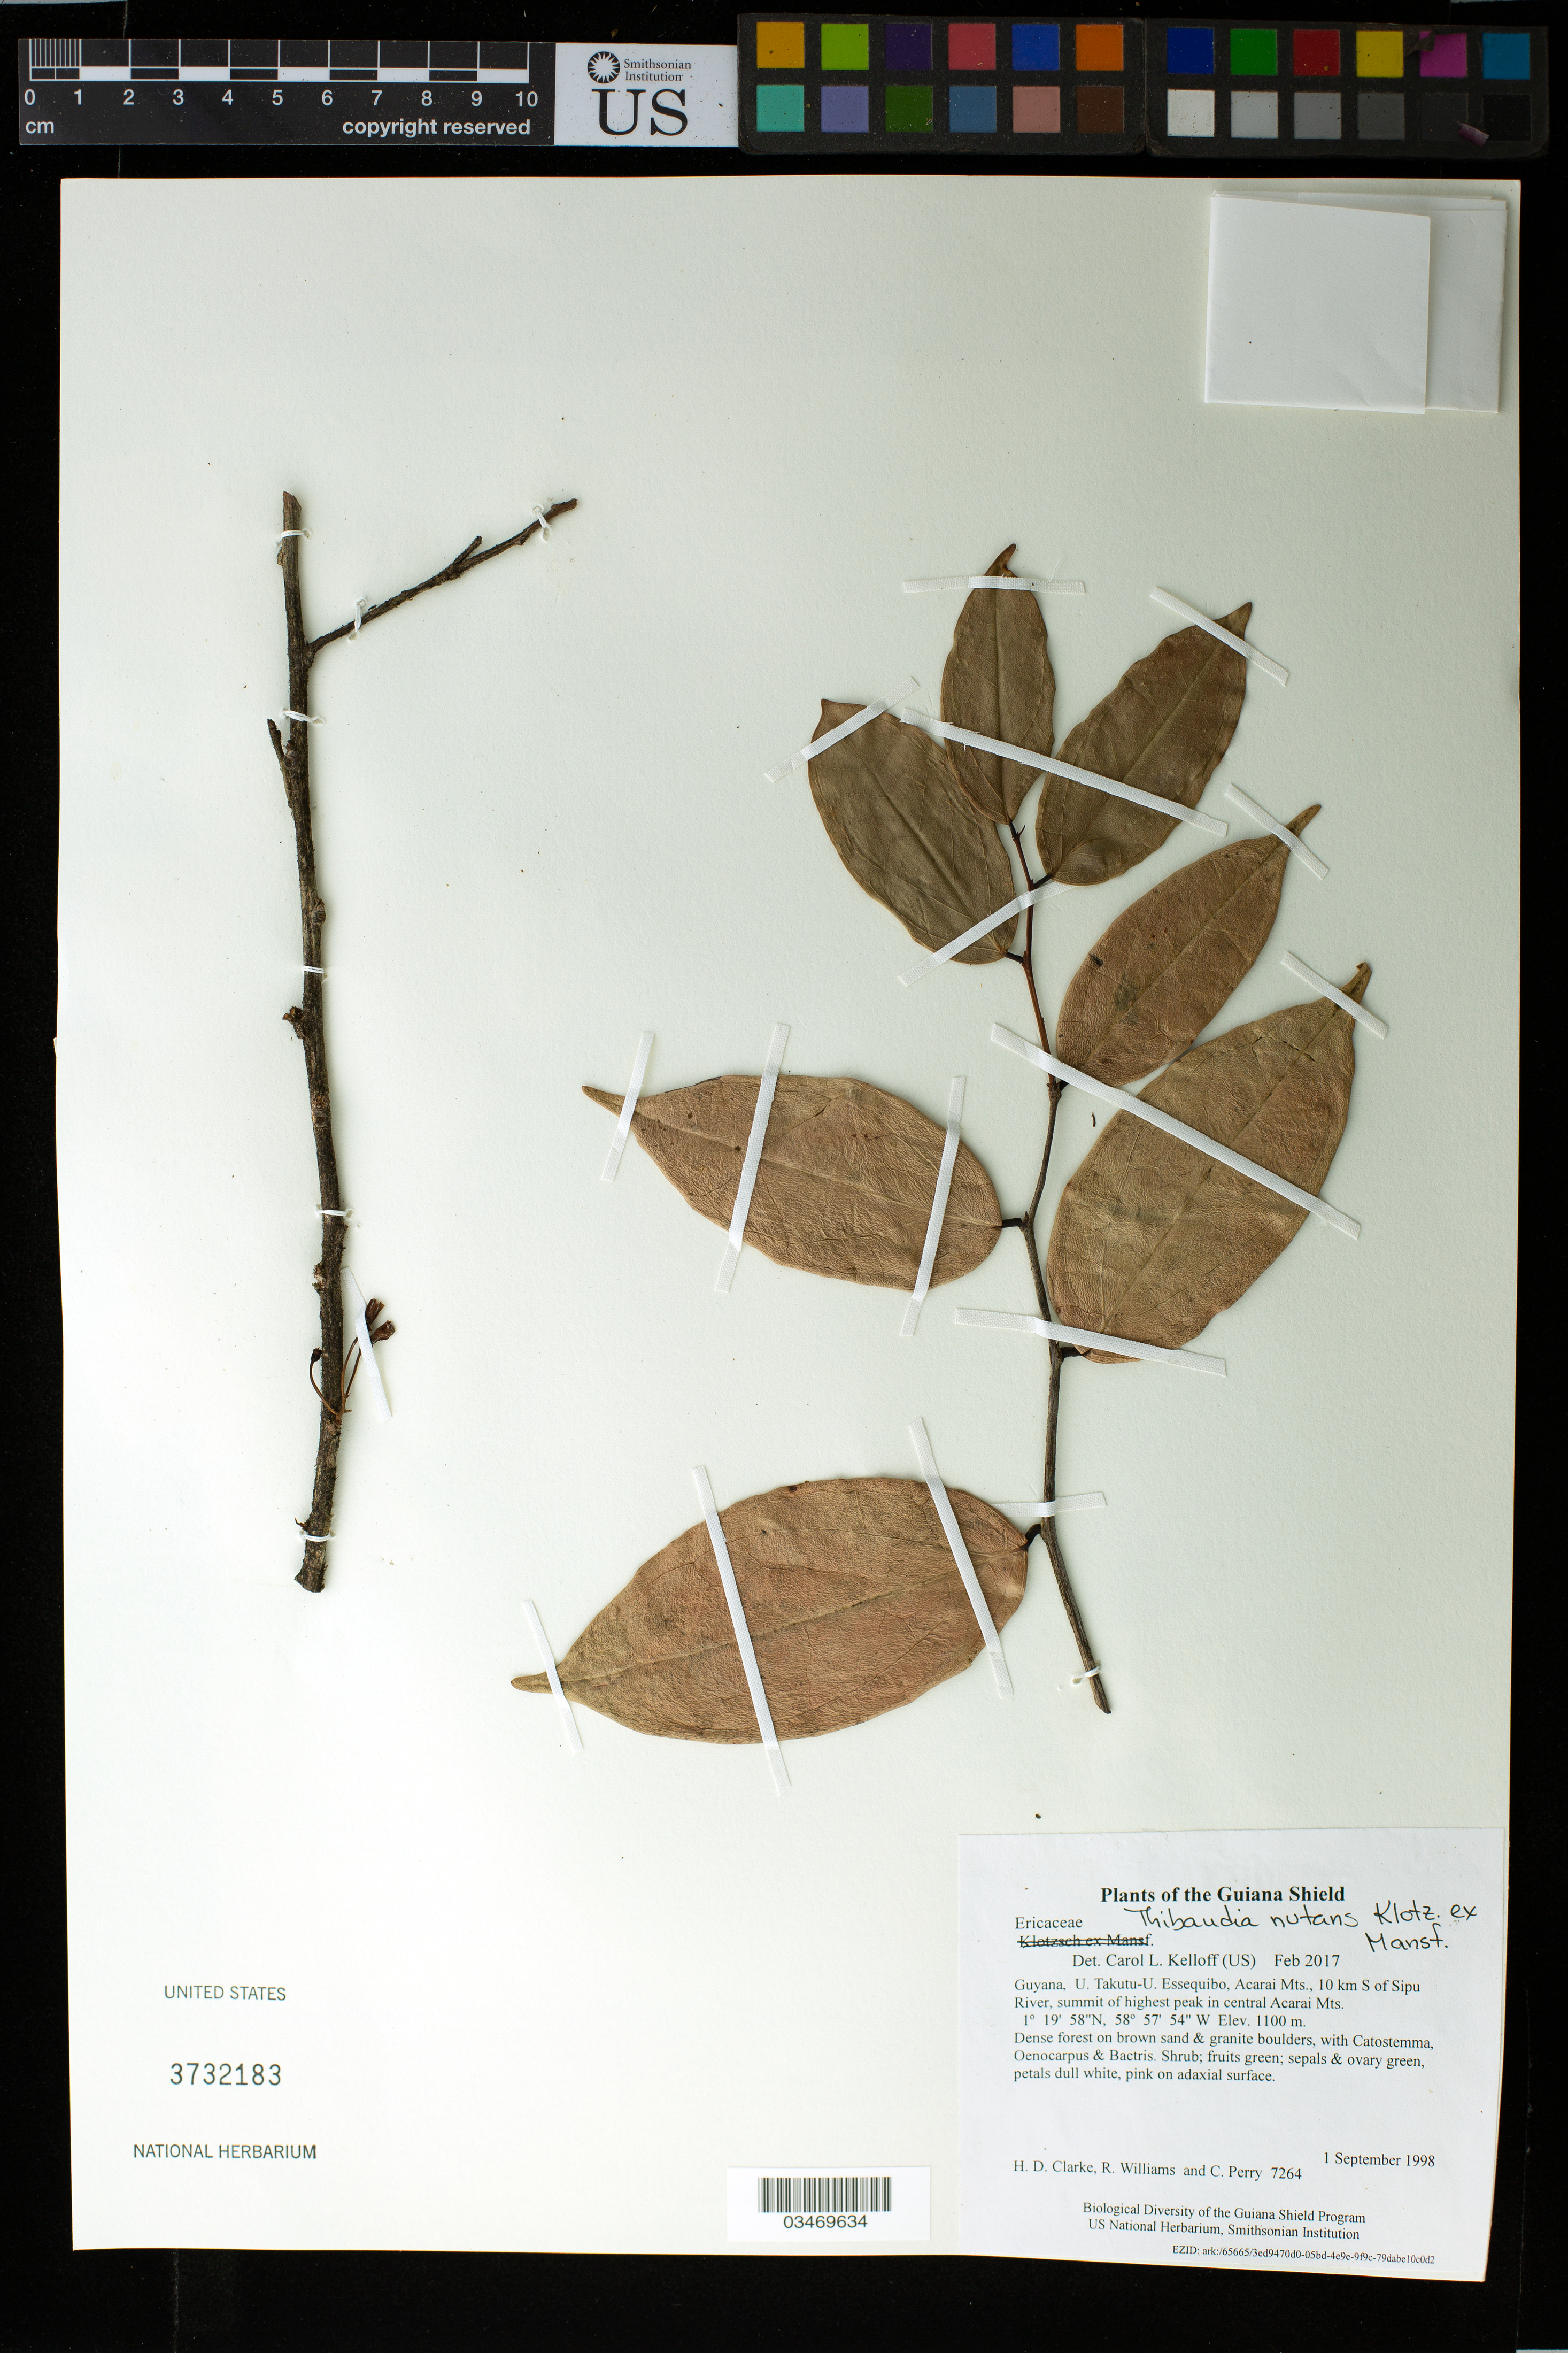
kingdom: Plantae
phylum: Tracheophyta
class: Magnoliopsida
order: Ericales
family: Ericaceae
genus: Thibaudia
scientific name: Thibaudia nutans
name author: Klotzsch ex Mansf.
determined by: Kelloff, Carol L., (US), Smithsonian Institution - National Museum of Natural History (UNITED STATES)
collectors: H. D. Clarke, R. Williams & C. Perry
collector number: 7264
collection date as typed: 1 September 1998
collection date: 1998-09-01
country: Guyana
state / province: U. Takutu-U. Essequibo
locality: Acarai Mts., 10 km S of Sipu River, summit of highest peak in central Acarai Mts.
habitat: Dense forest on brown sand & granite boulders, with Catostemma, Oenocarpus & Bactris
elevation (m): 1100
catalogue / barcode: US 3732183